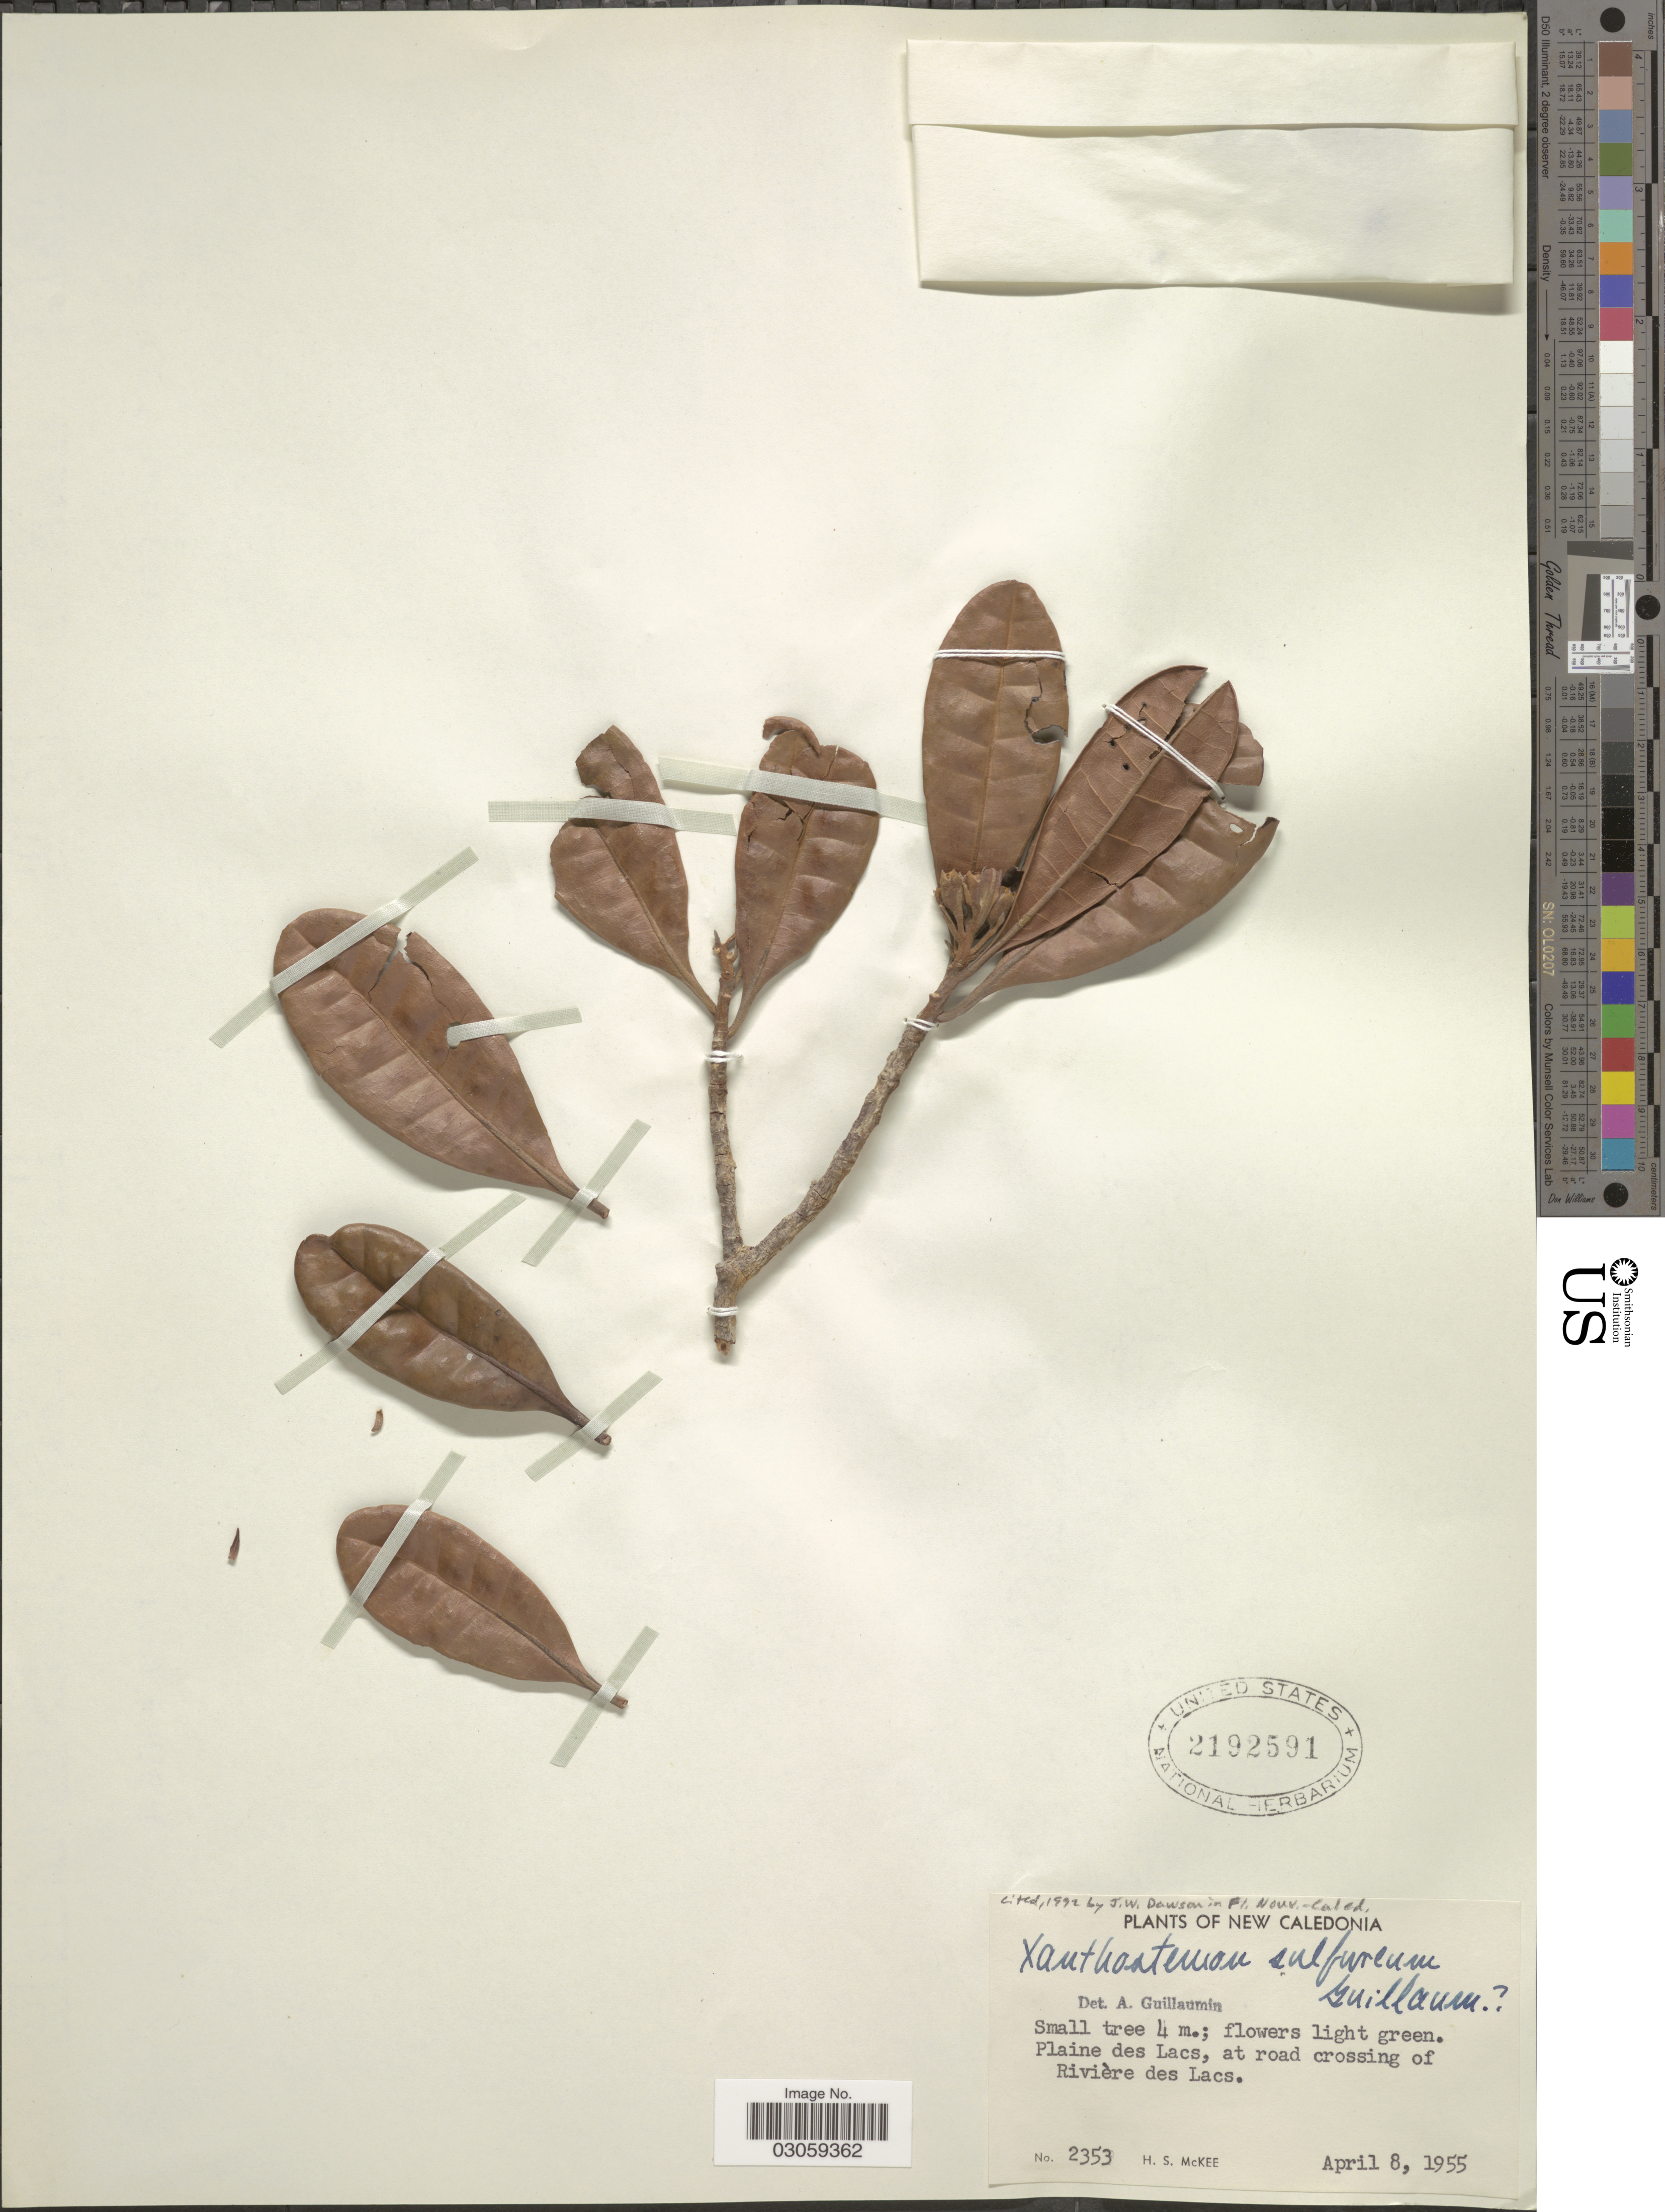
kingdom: Plantae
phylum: Tracheophyta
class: Magnoliopsida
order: Myrtales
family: Myrtaceae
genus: Xanthostemon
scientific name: Xanthostemon sulfureus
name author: Guillaumin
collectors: H. S. McKee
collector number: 2353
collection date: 1955-04-08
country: New Caledonia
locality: Plaine des Lacs, at road crossing of Rivière des Lacs.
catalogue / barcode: US 2192591